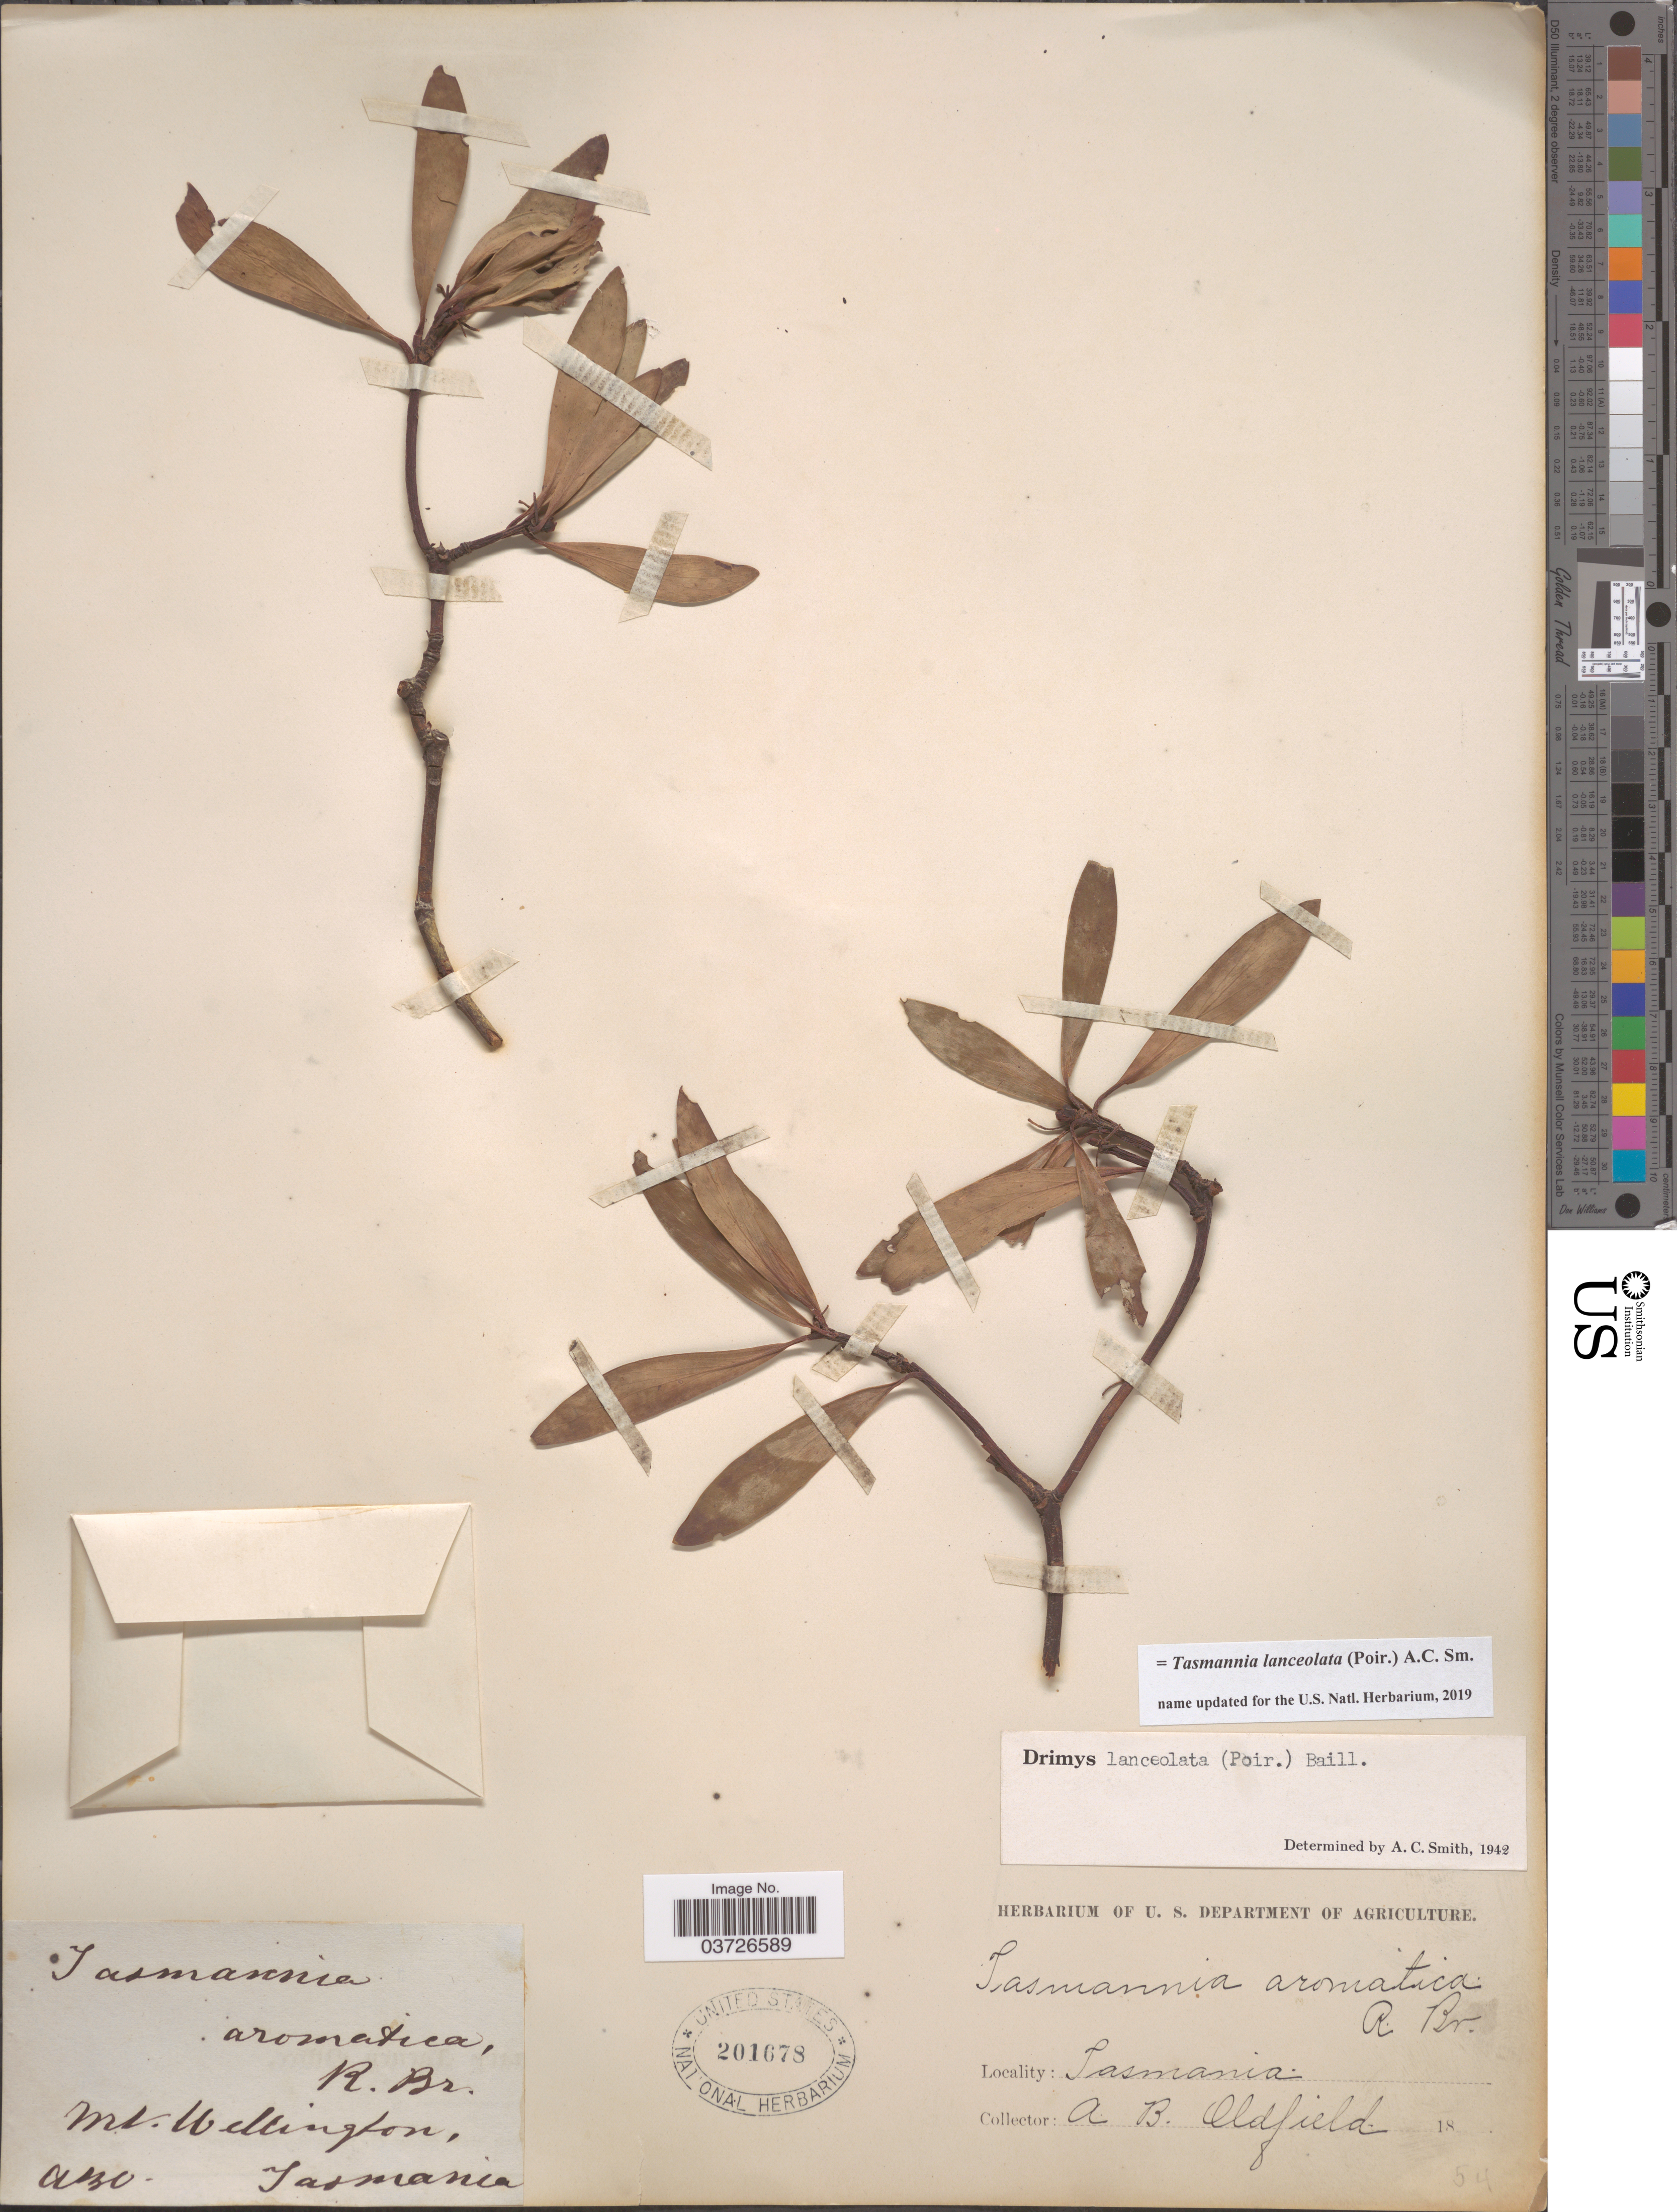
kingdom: Plantae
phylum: Tracheophyta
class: Magnoliopsida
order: Canellales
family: Winteraceae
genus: Tasmannia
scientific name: Tasmannia lanceolata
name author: (Poir.) A.C. Sm.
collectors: A. Oldfield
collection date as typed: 18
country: Australia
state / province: Tasmania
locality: Mt. Wellington.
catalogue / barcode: US 201678